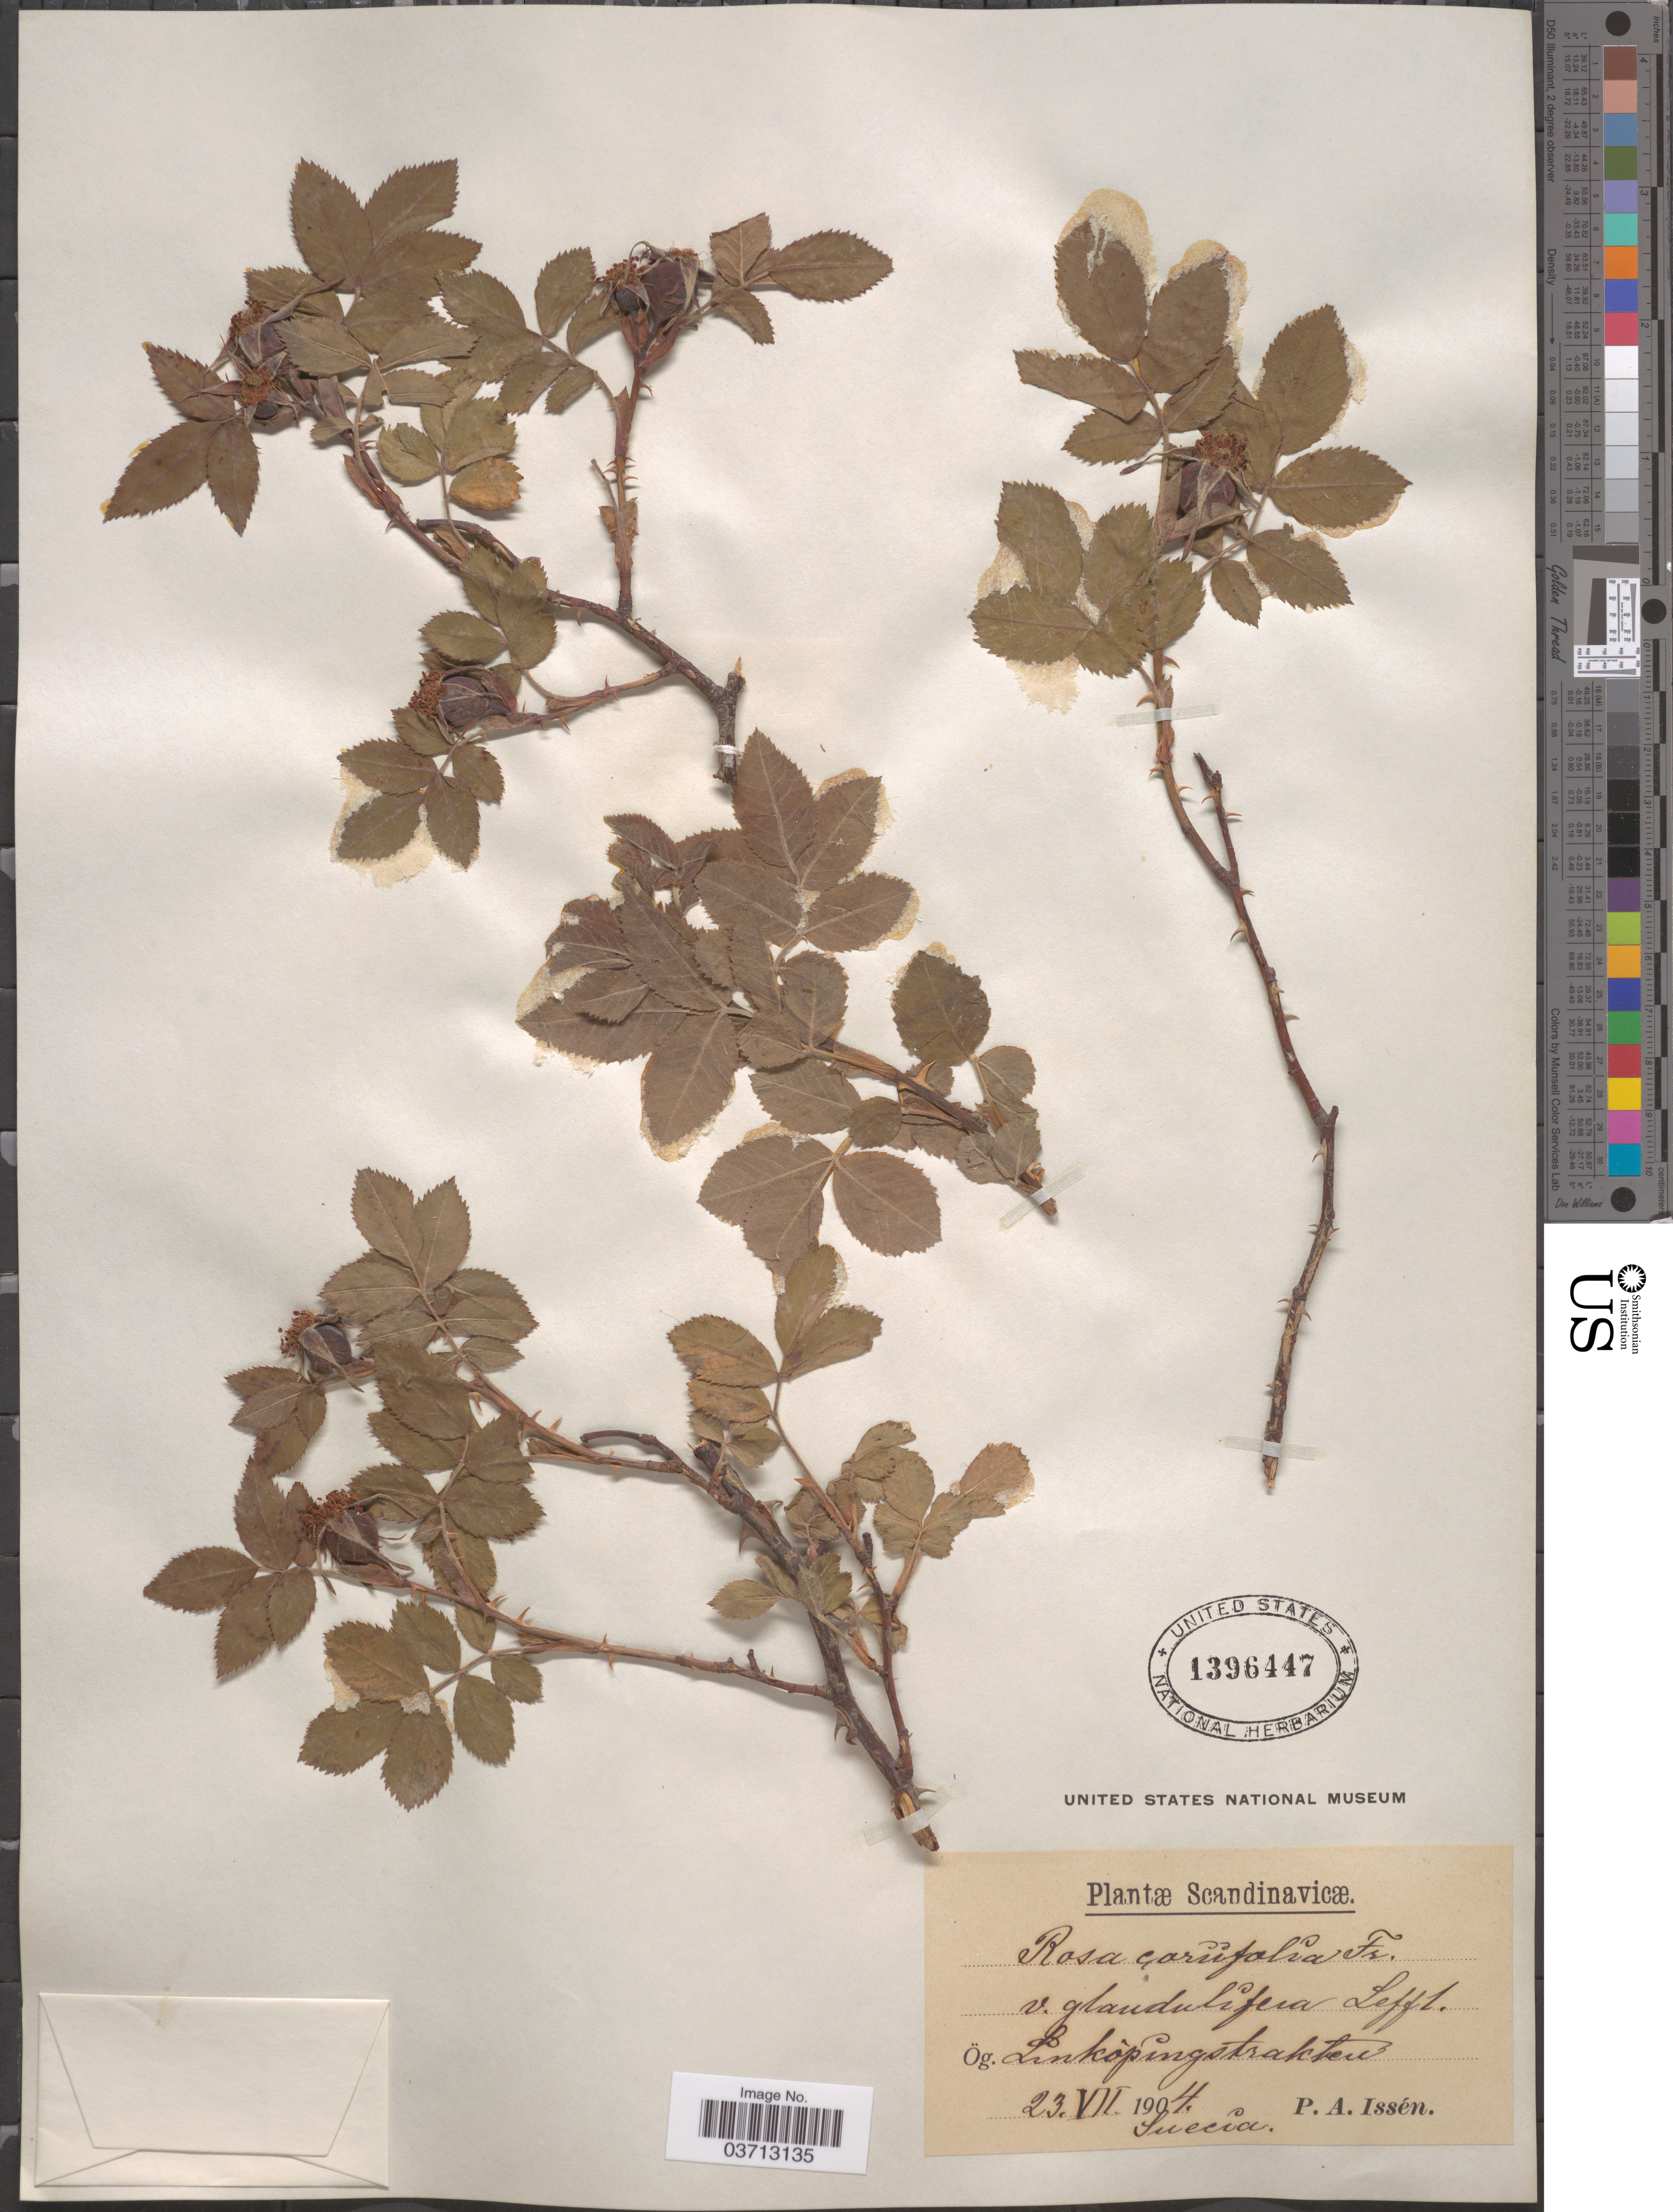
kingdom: Plantae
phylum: Tracheophyta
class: Magnoliopsida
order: Rosales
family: Rosaceae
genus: Rosa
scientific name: Rosa coriifolia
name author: Fr. a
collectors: P. Issen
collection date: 1904-07-23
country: Sweden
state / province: Östergötland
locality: Scandinavicæ. Ög. Linköpingstrakten. Suecia.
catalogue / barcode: US 1396447